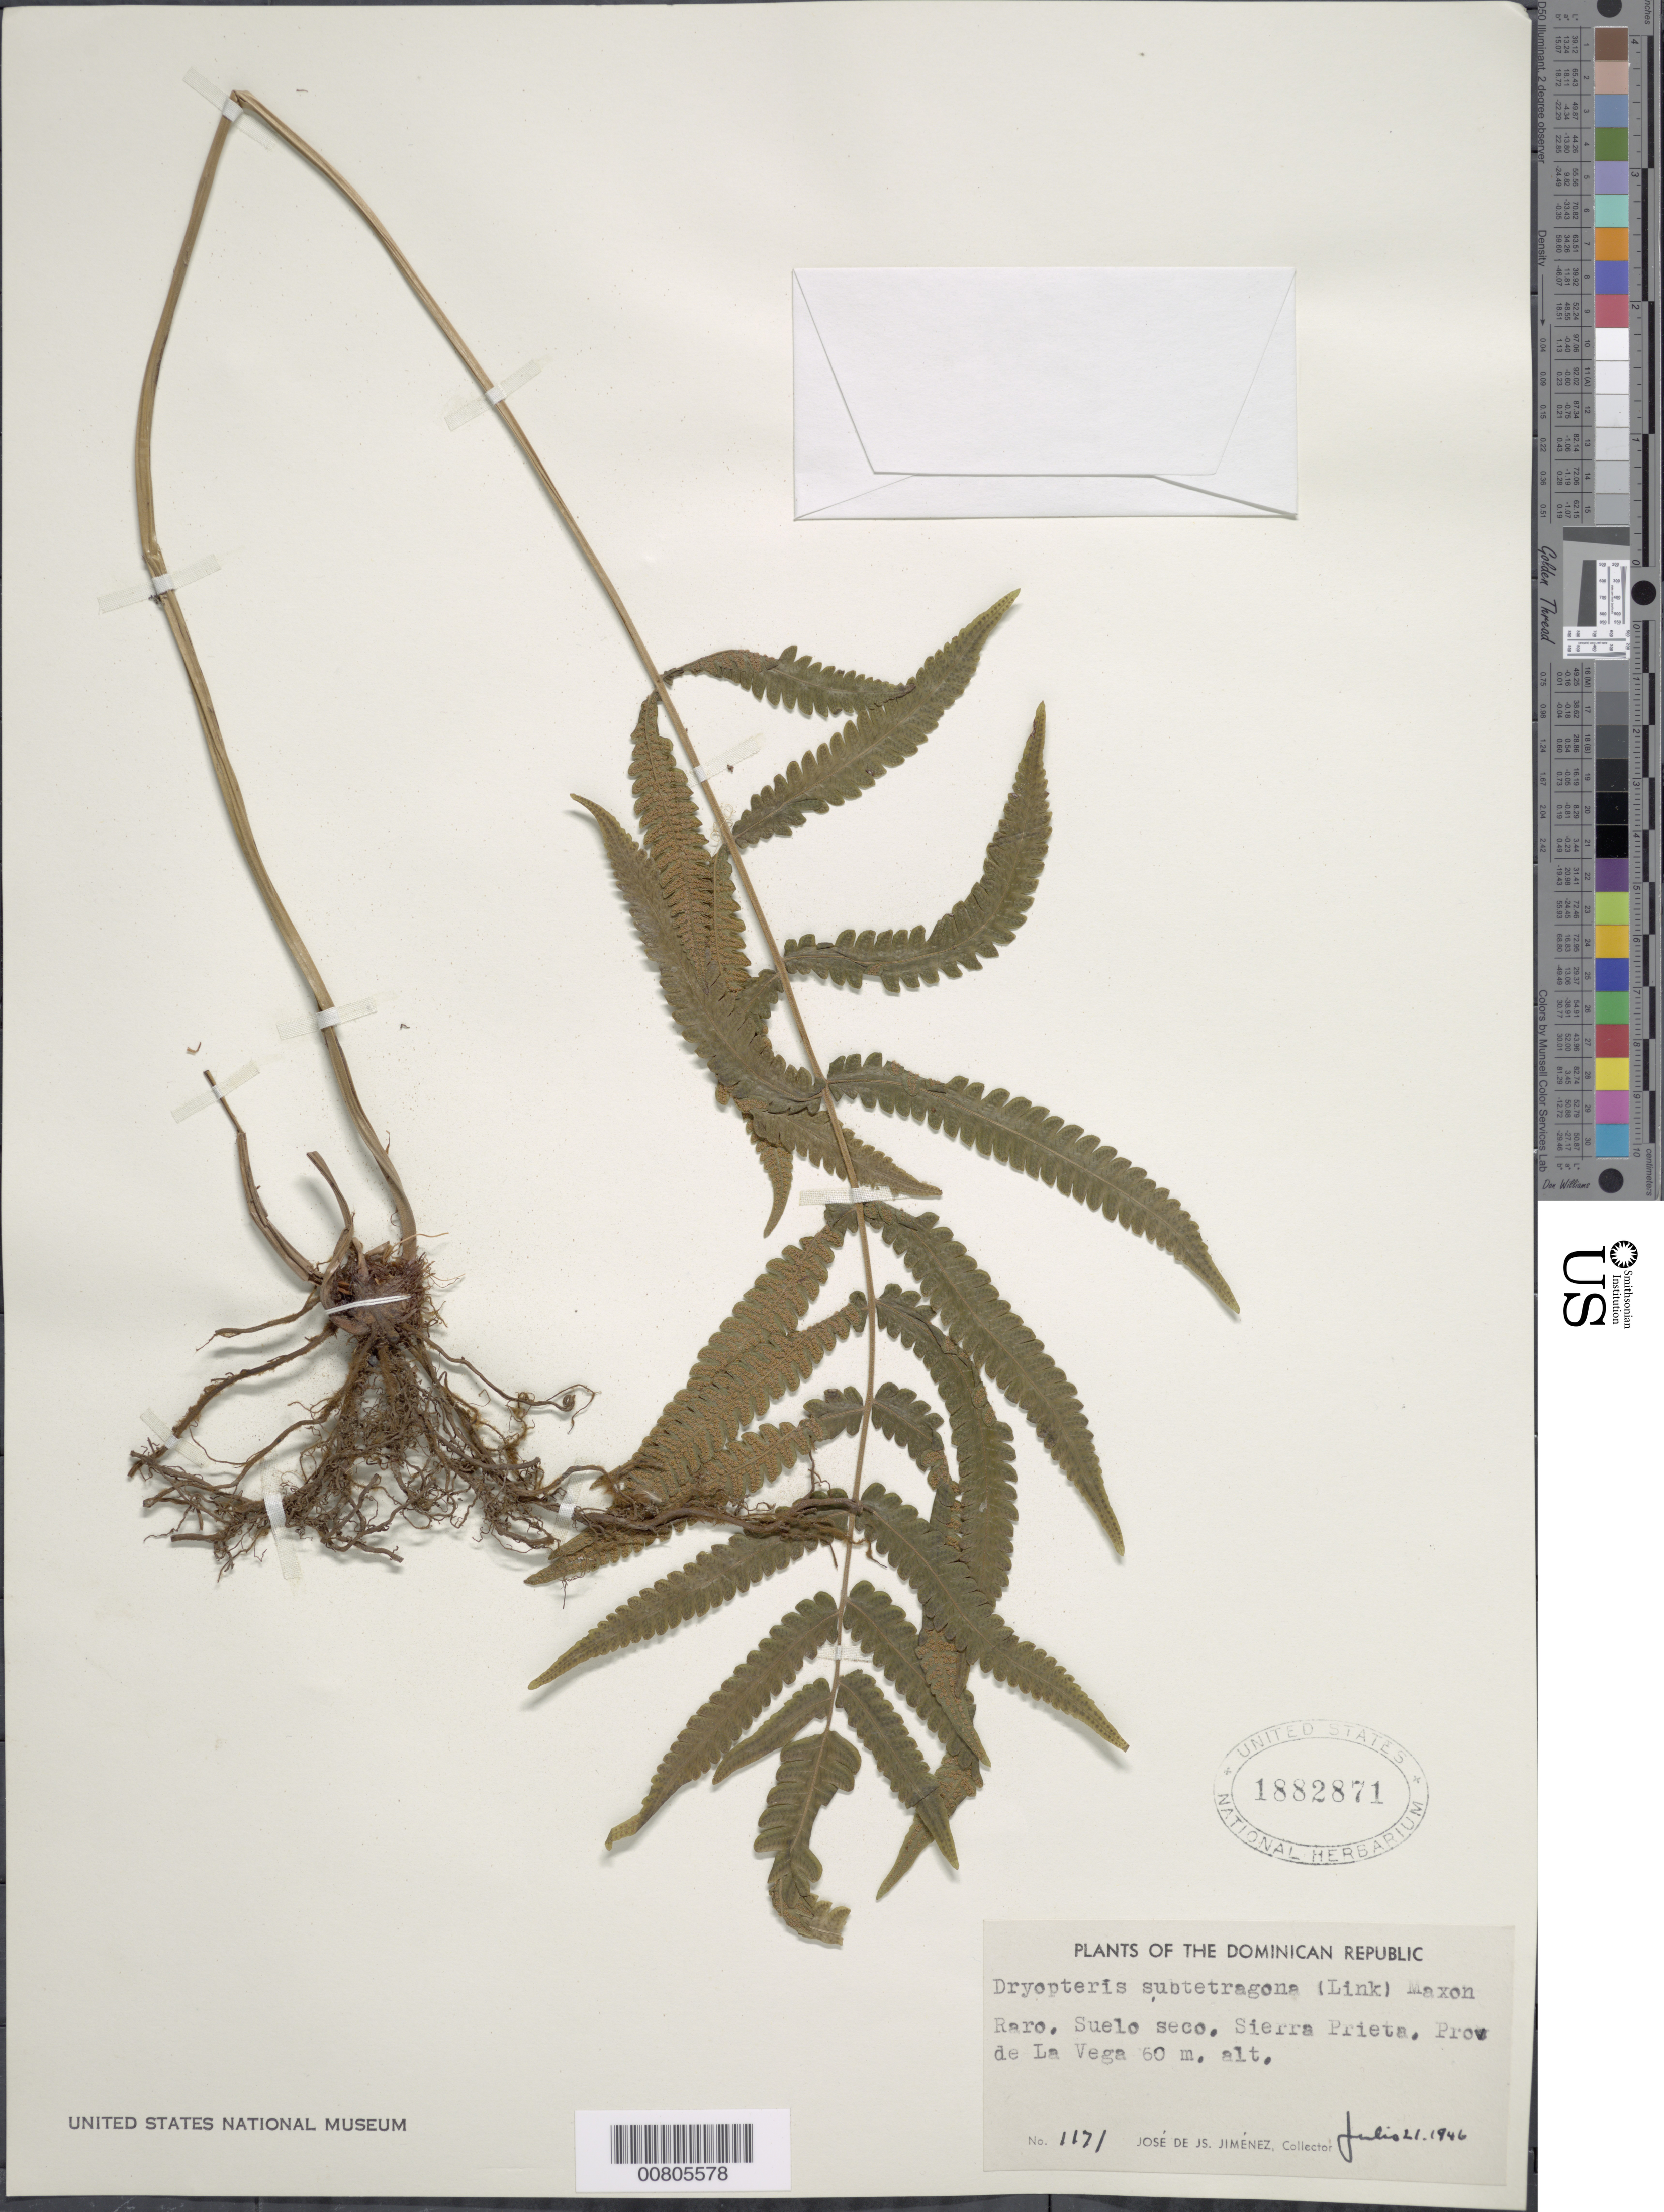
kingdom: Plantae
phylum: Tracheophyta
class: Polypodiopsida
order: Polypodiales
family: Thelypteridaceae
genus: Goniopteris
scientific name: Goniopteris subtetragona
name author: (Link) Vareschi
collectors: J. J. Jiménez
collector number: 1171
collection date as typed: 21 Jul 1946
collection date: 1946-07-21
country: Dominican Republic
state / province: La Vega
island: Hispaniola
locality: Sierra Prieta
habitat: Suelo seco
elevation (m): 60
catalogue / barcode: US 1882871